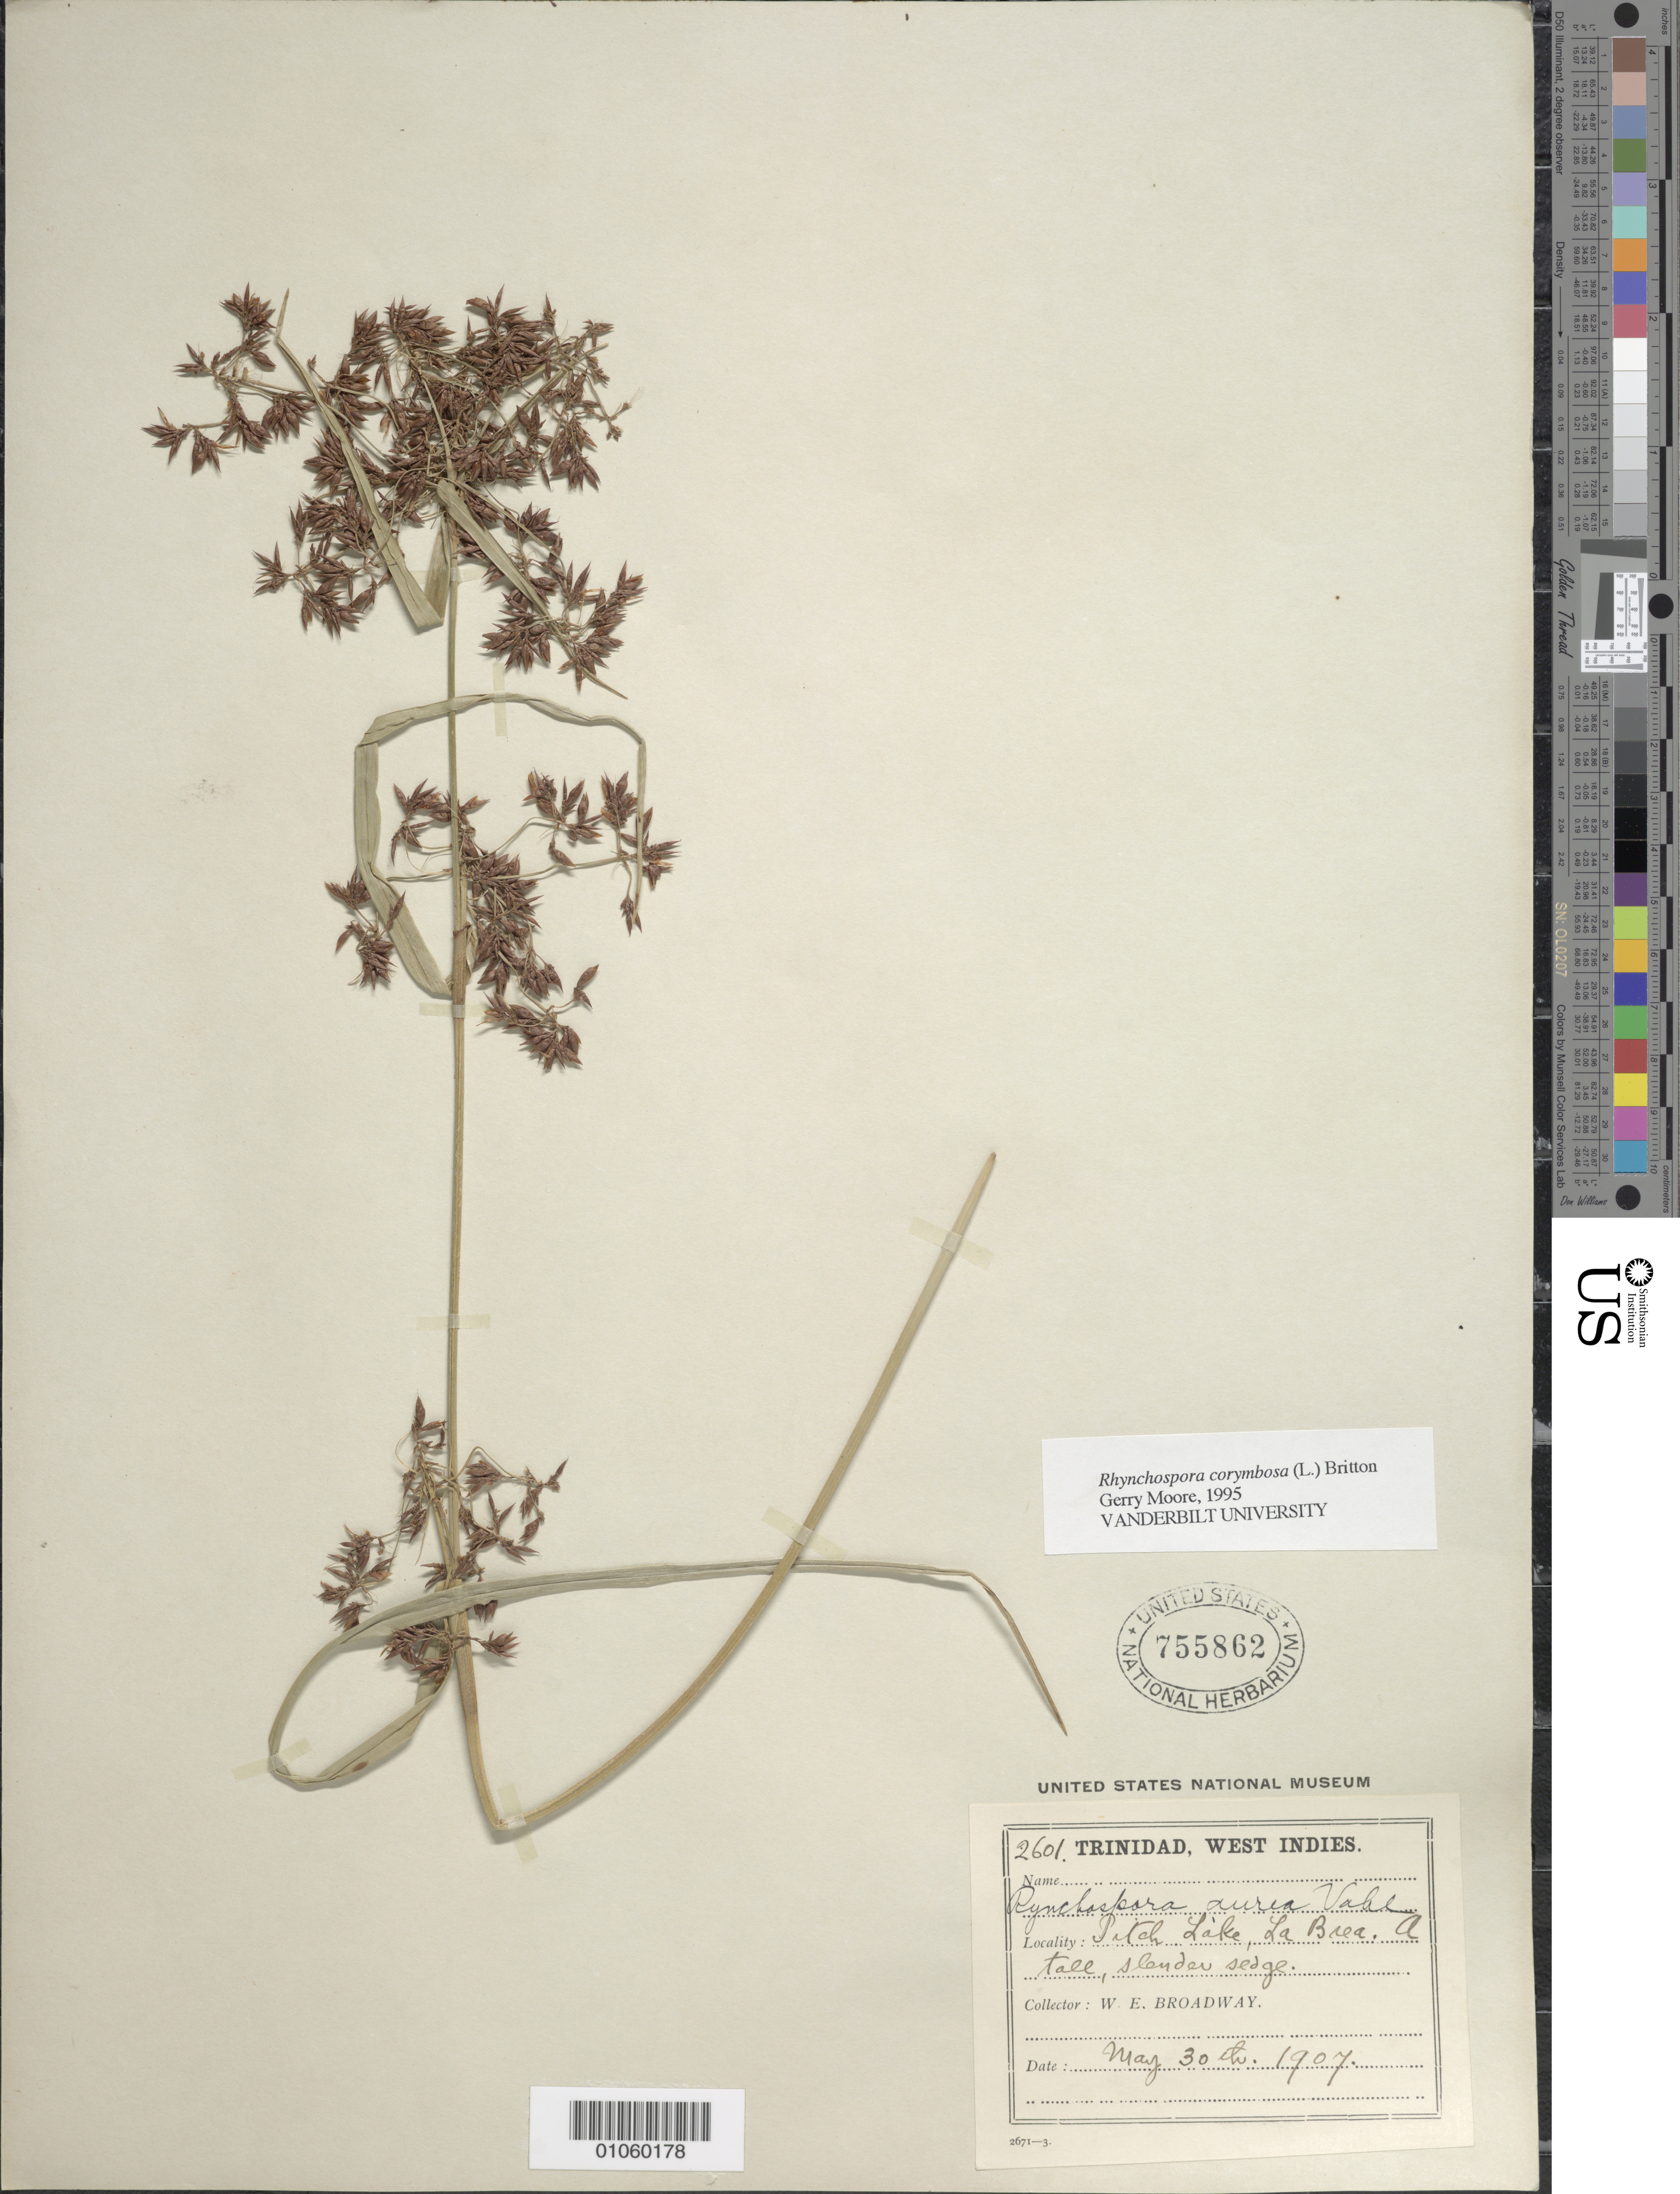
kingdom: Plantae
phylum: Tracheophyta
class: Liliopsida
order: Poales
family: Cyperaceae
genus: Rhynchospora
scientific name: Rhynchospora corymbosa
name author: (L.) Britton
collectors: W. E. Broadway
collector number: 2601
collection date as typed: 30 May 1907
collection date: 1907-05-30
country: Trinidad and Tobago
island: Trinidad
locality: Pitch Lake, La Brea.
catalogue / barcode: US 755862